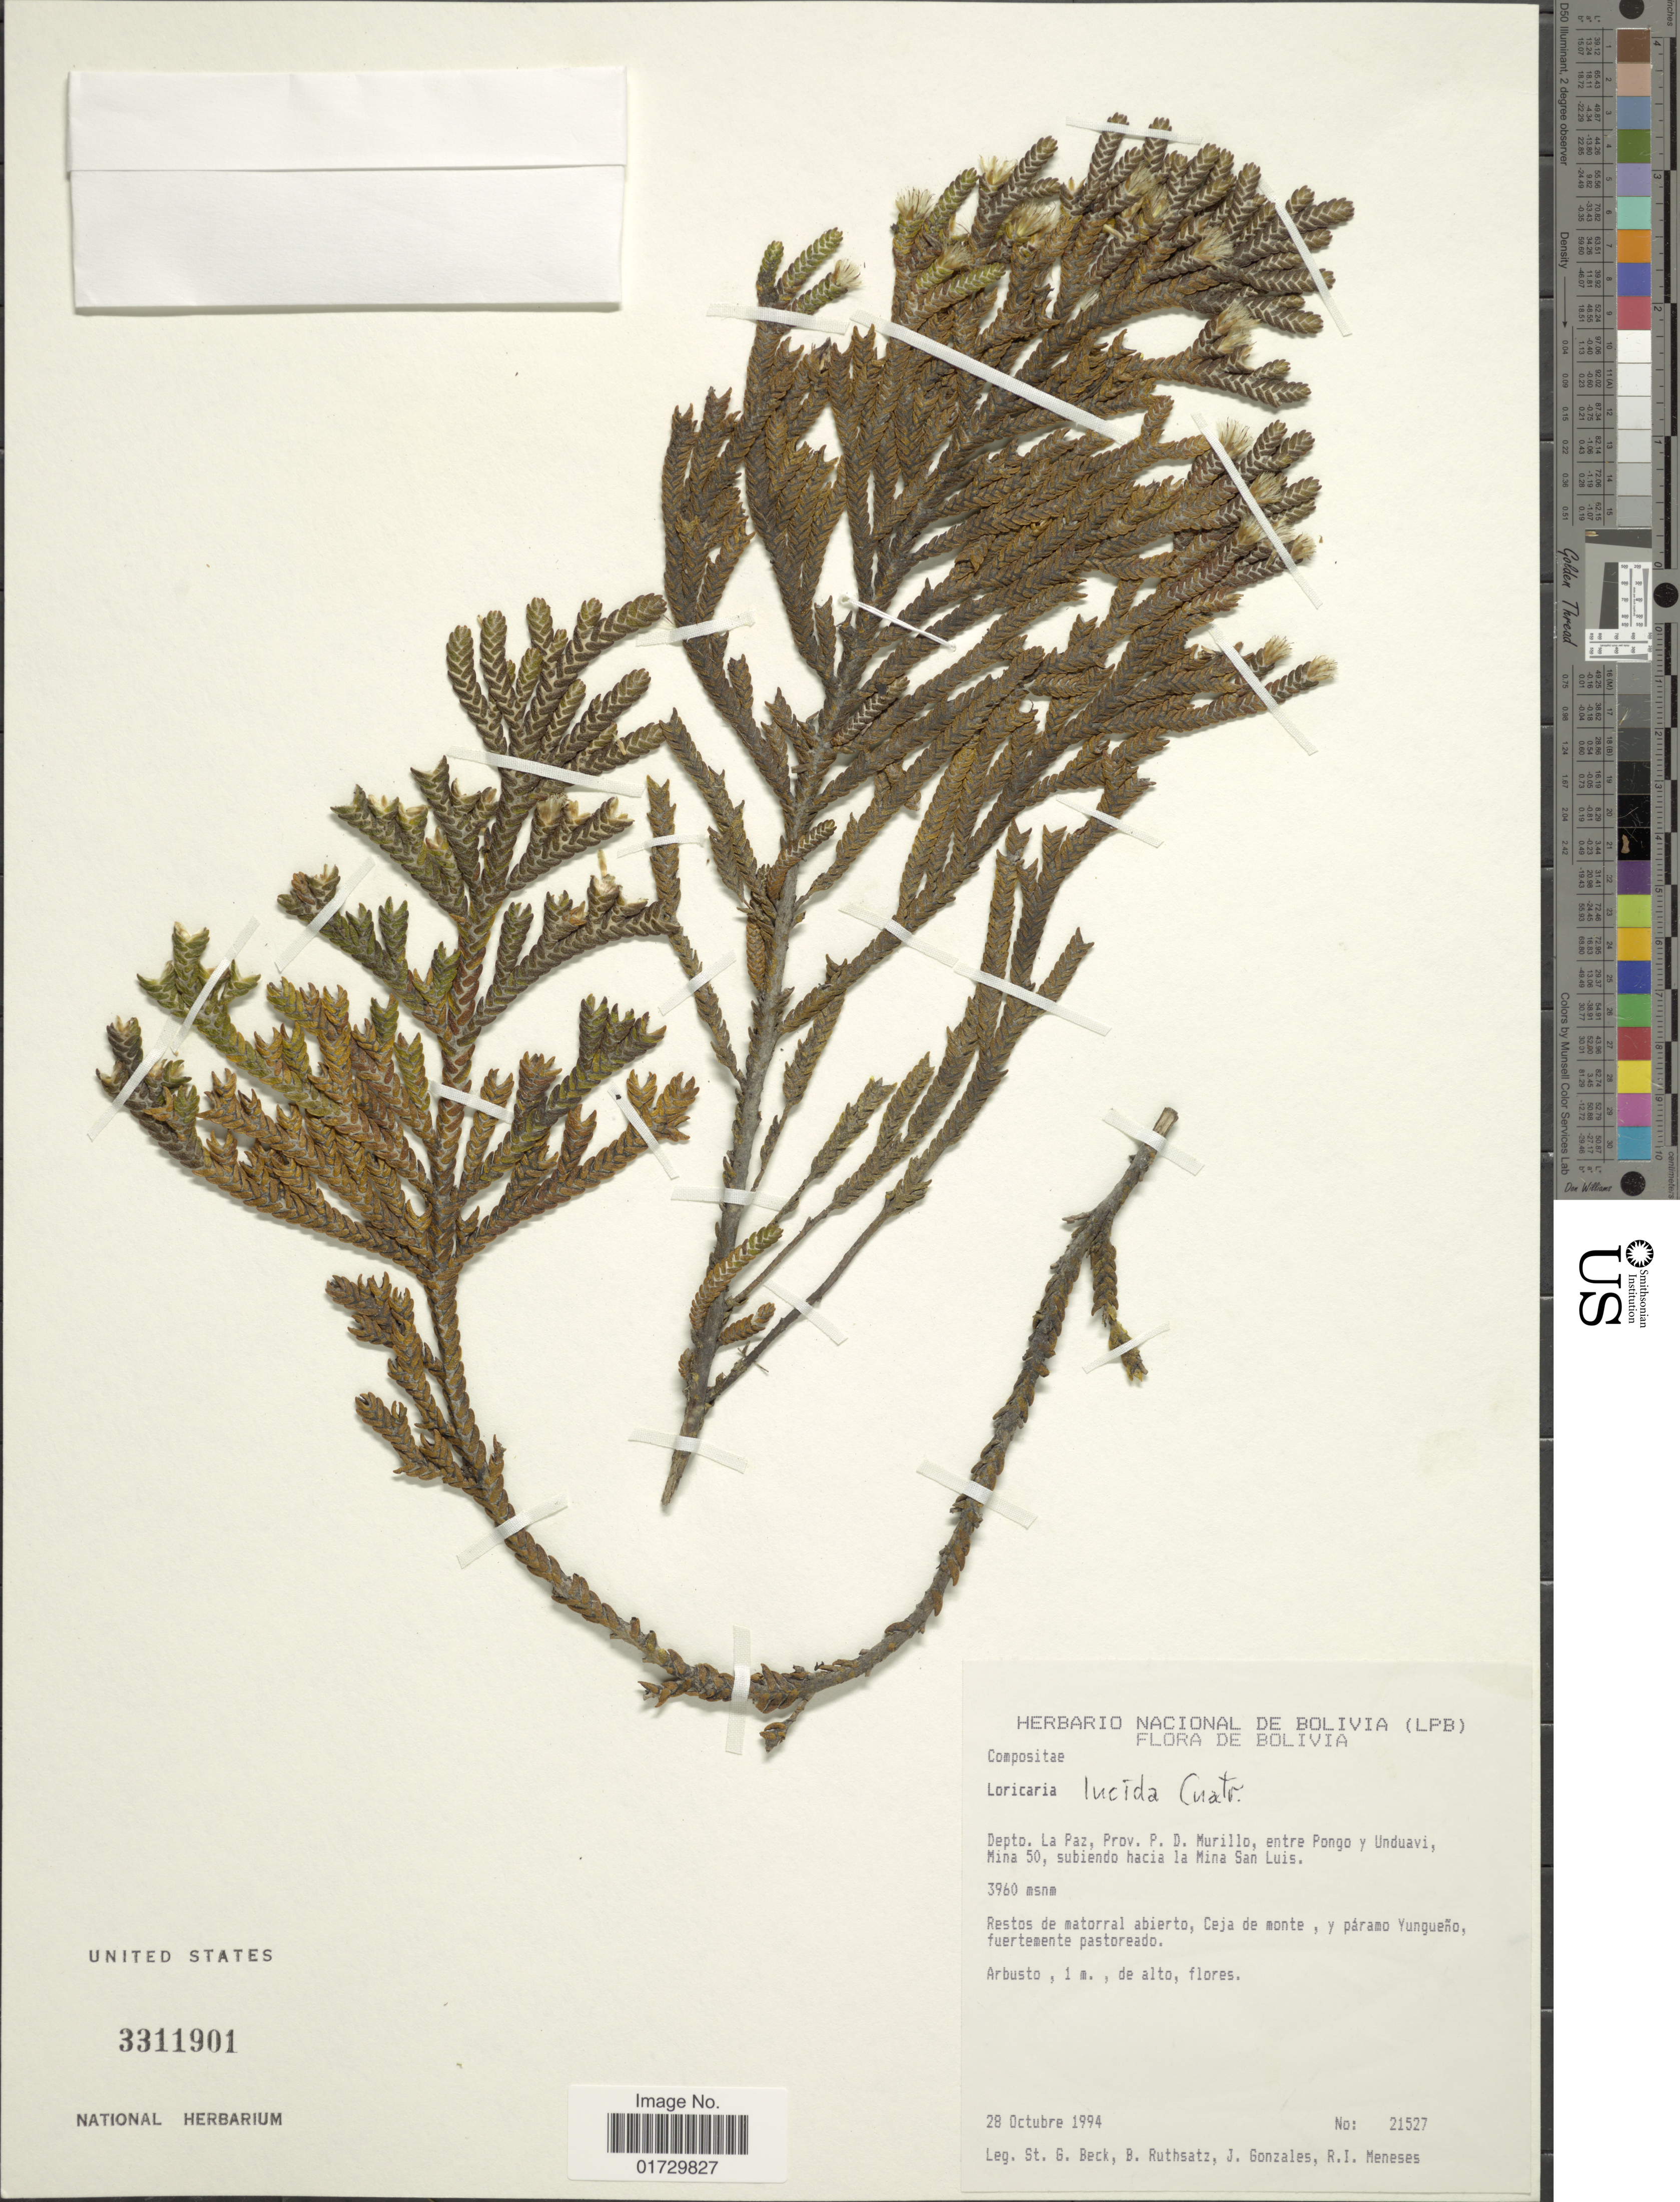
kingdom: Plantae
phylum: Tracheophyta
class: Magnoliopsida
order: Asterales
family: Asteraceae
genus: Loricaria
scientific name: Loricaria lucida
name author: Cuatrec.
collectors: S. G. Beck, B. Ruthsatz, J. Gonzales & R. I. Meneses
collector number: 21527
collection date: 1994-10-28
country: Bolivia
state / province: La Paz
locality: Prov. P. D. Murillo, entre Pongo y Unduavi, Mina 50, subiendo hacia la Mina San Luis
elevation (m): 3960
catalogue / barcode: US 3311901